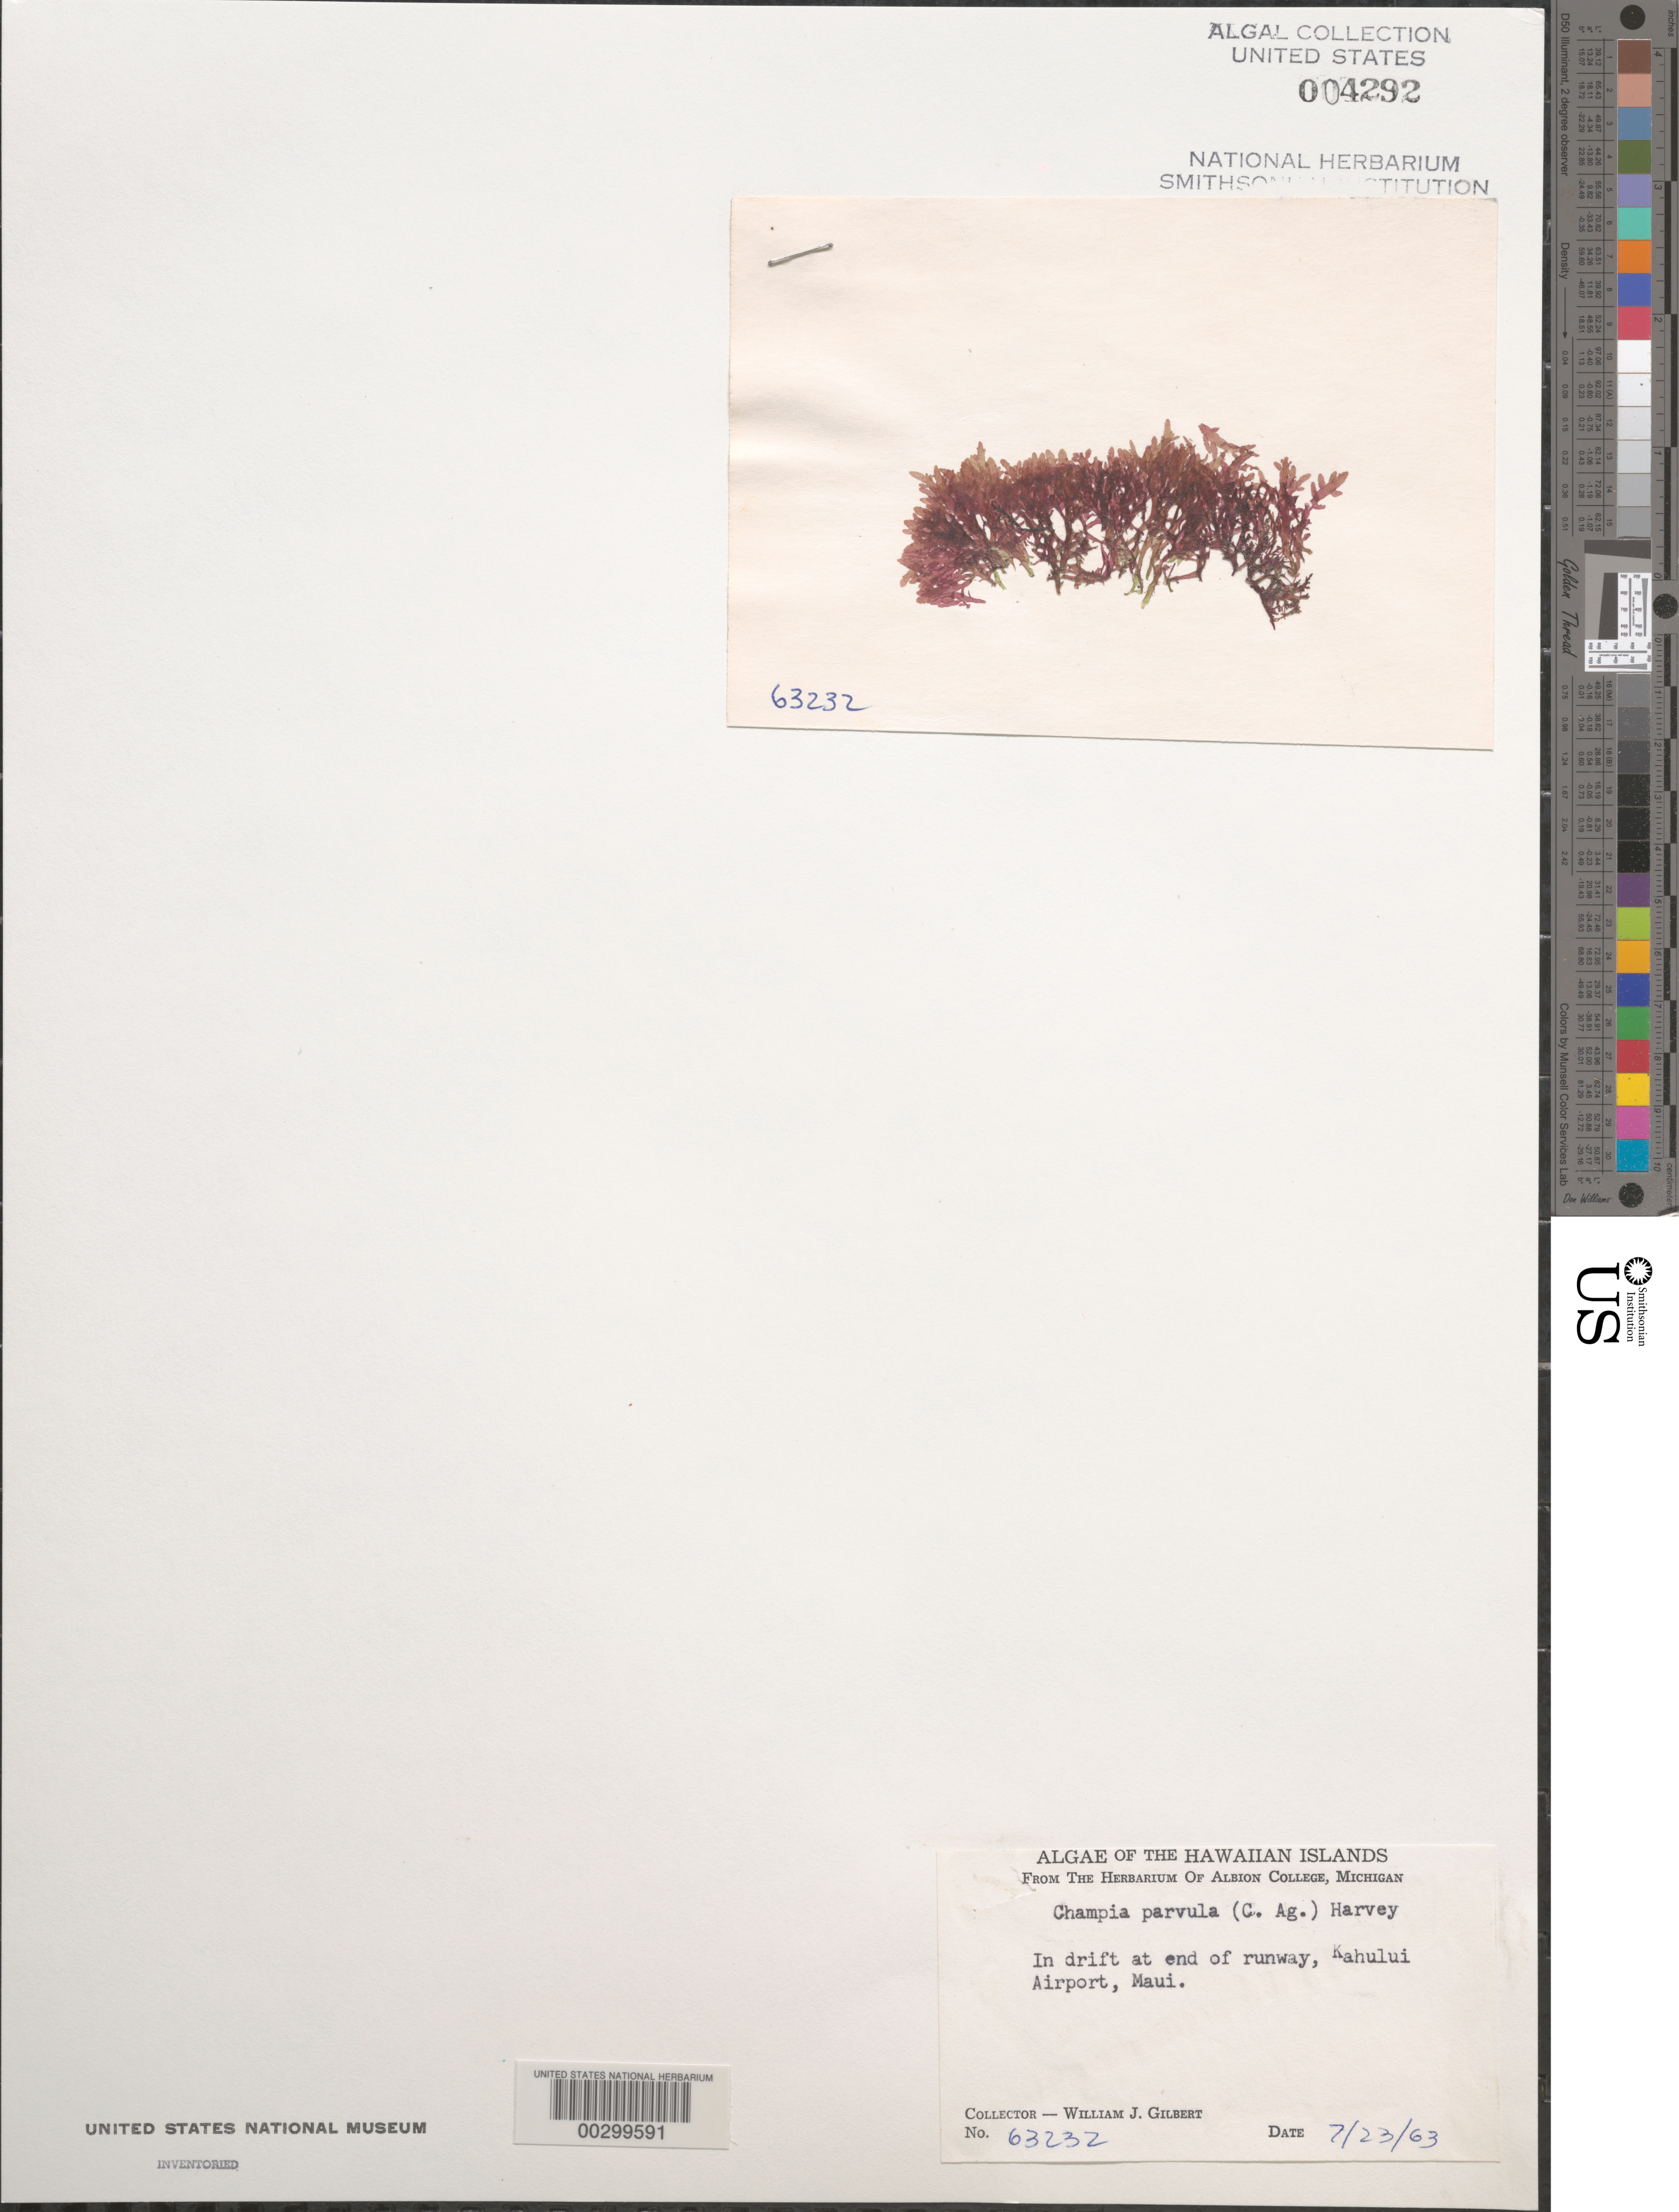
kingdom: Plantae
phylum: Rhodophyta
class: Florideophyceae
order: Rhodymeniales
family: Champiaceae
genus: Champia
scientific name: Champia parvula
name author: (C. Agardh) Harv.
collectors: W. J. Gilbert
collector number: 63232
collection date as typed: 23 Jul 1963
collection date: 1963-07-23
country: United States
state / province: Hawaii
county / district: Maui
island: Maui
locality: Kahului airport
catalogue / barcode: US 4292